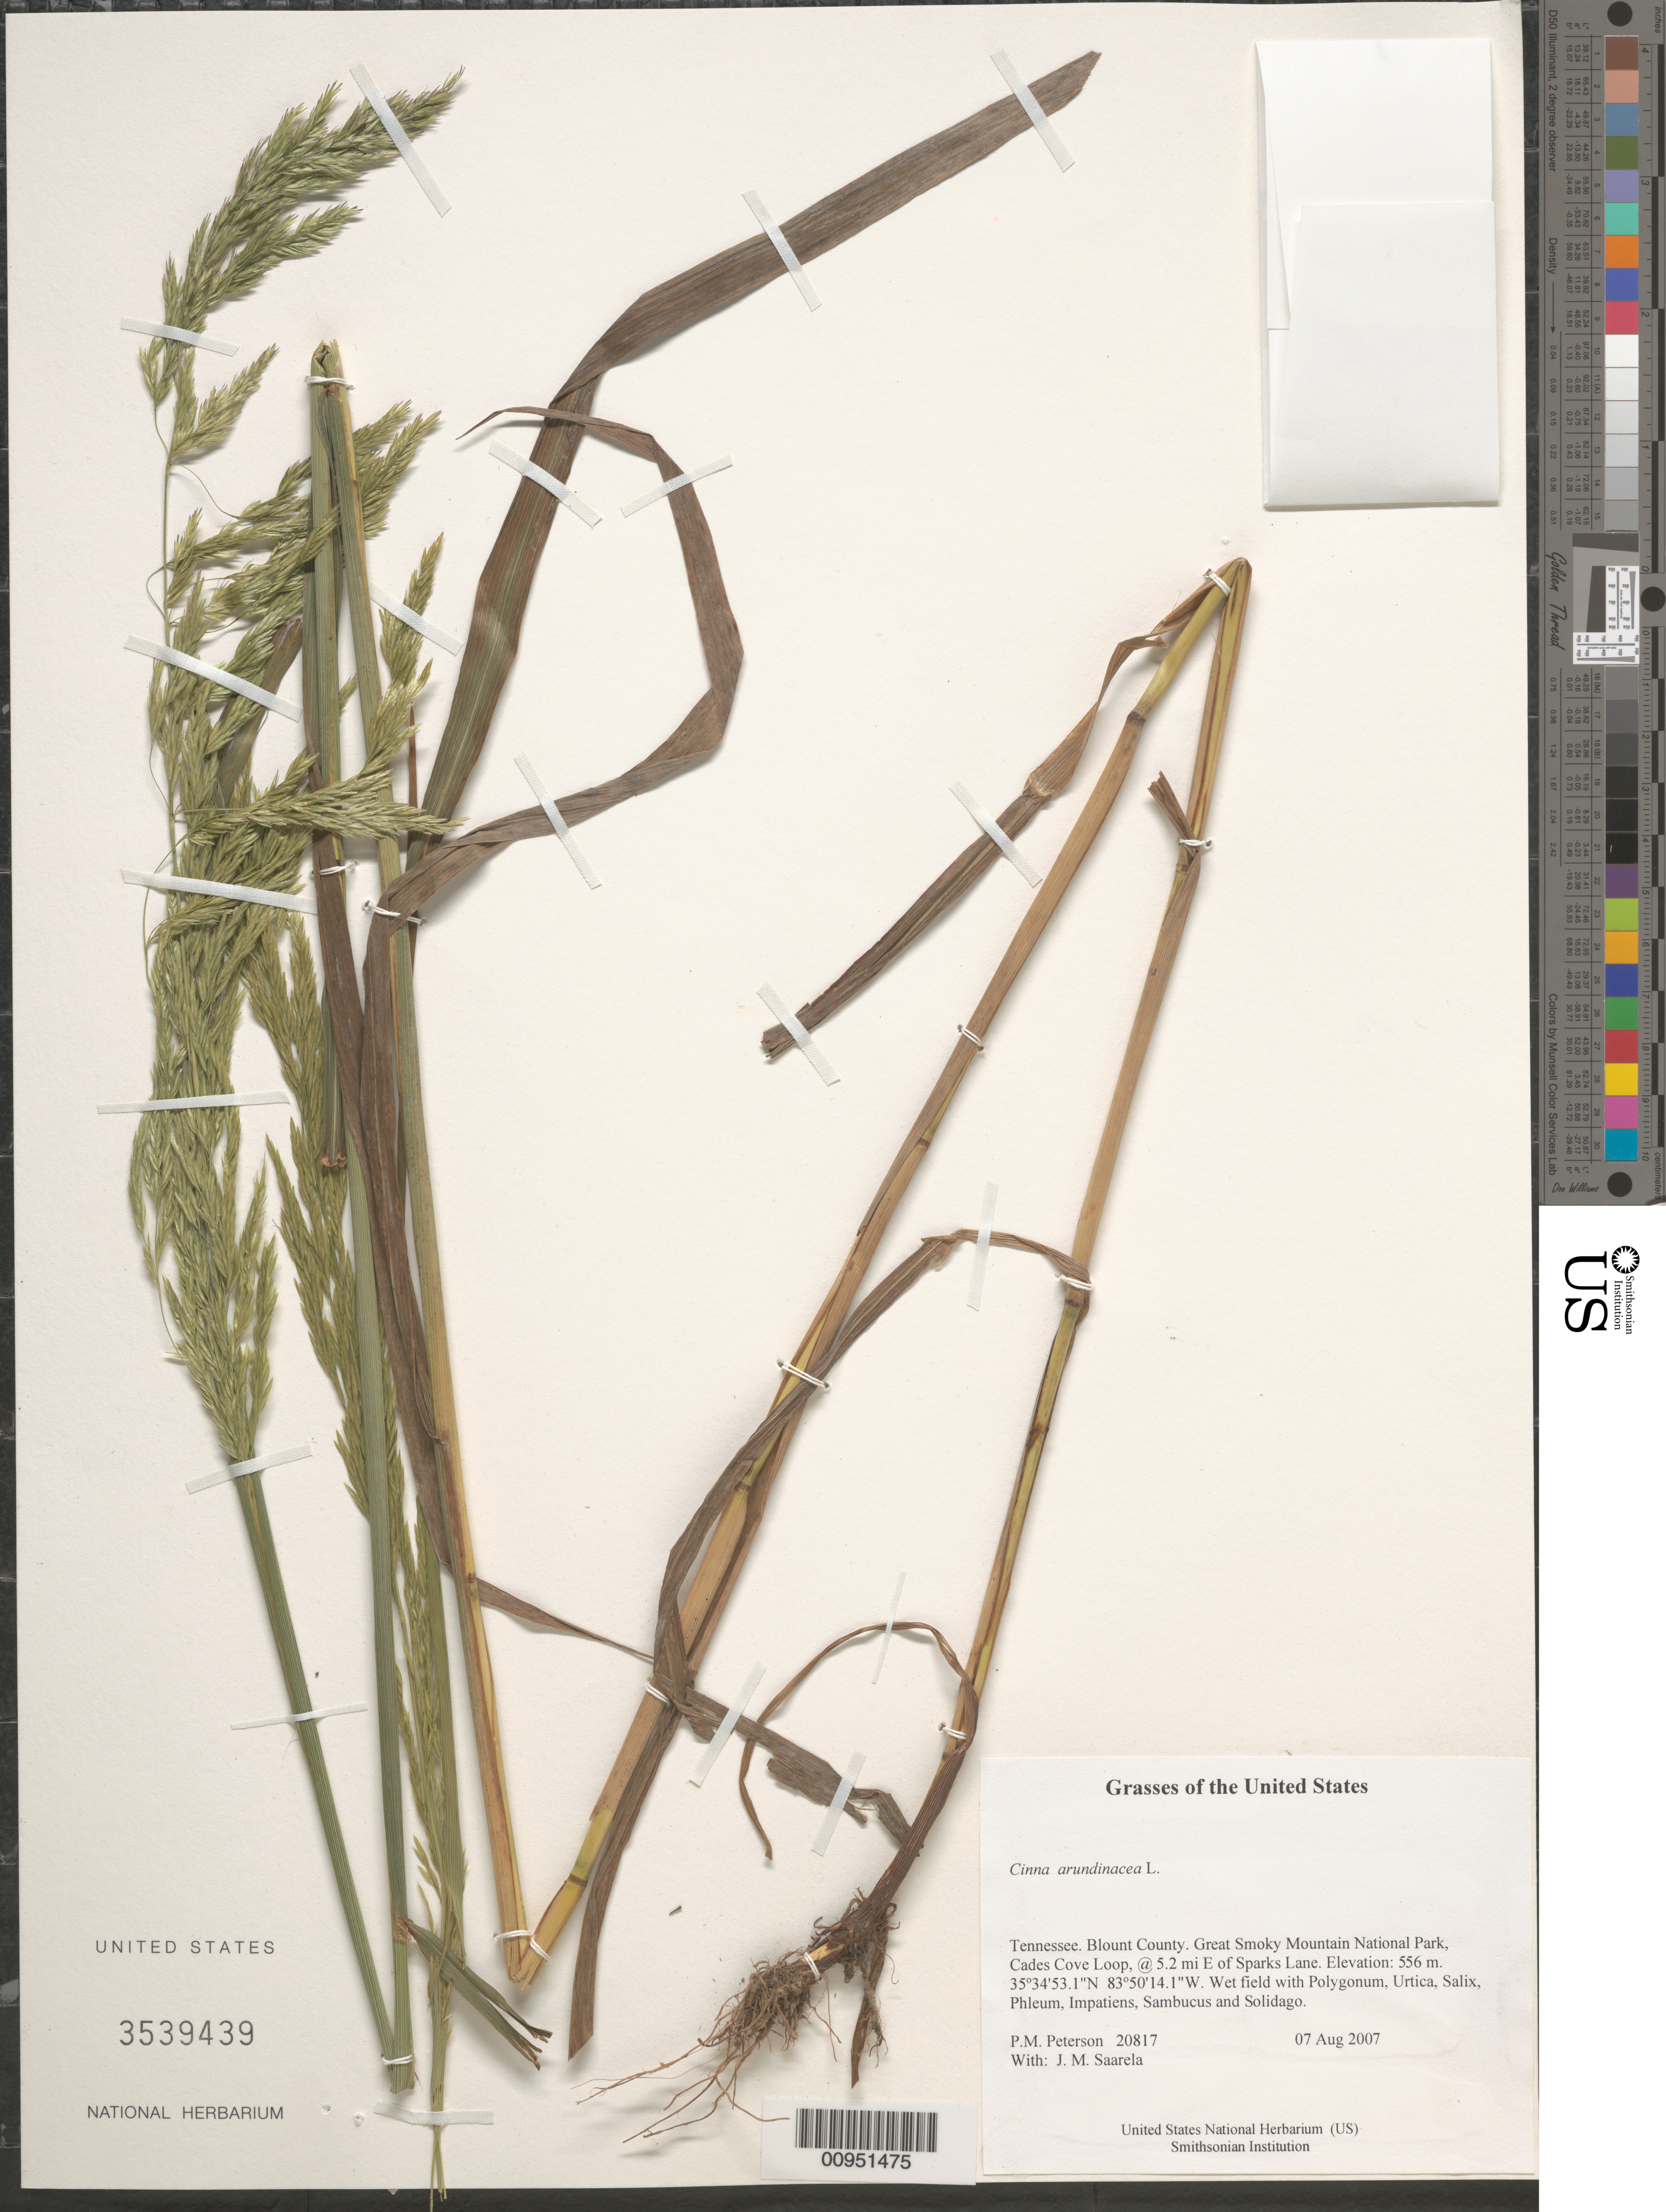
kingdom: Plantae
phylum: Tracheophyta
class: Liliopsida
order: Poales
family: Poaceae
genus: Cinna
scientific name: Cinna arundinacea Hook. ex B.D. Jacks. nom. nud.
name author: Hook. ex B.D. Jacks.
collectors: P. M. Peterson & J. Saarela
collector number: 20817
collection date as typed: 07 Aug 2007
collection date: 2007-08-07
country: United States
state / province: Tennessee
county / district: Blount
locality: Great Smoky Mountain National Park, Cades Cove Loop, @ 5.2 mi E of Sparks Lane.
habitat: Wet field with Polygonum, Urtica, Salix, Phleum, Impatiens, Sambucus and Solidago.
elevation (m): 556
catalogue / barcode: US 3539439